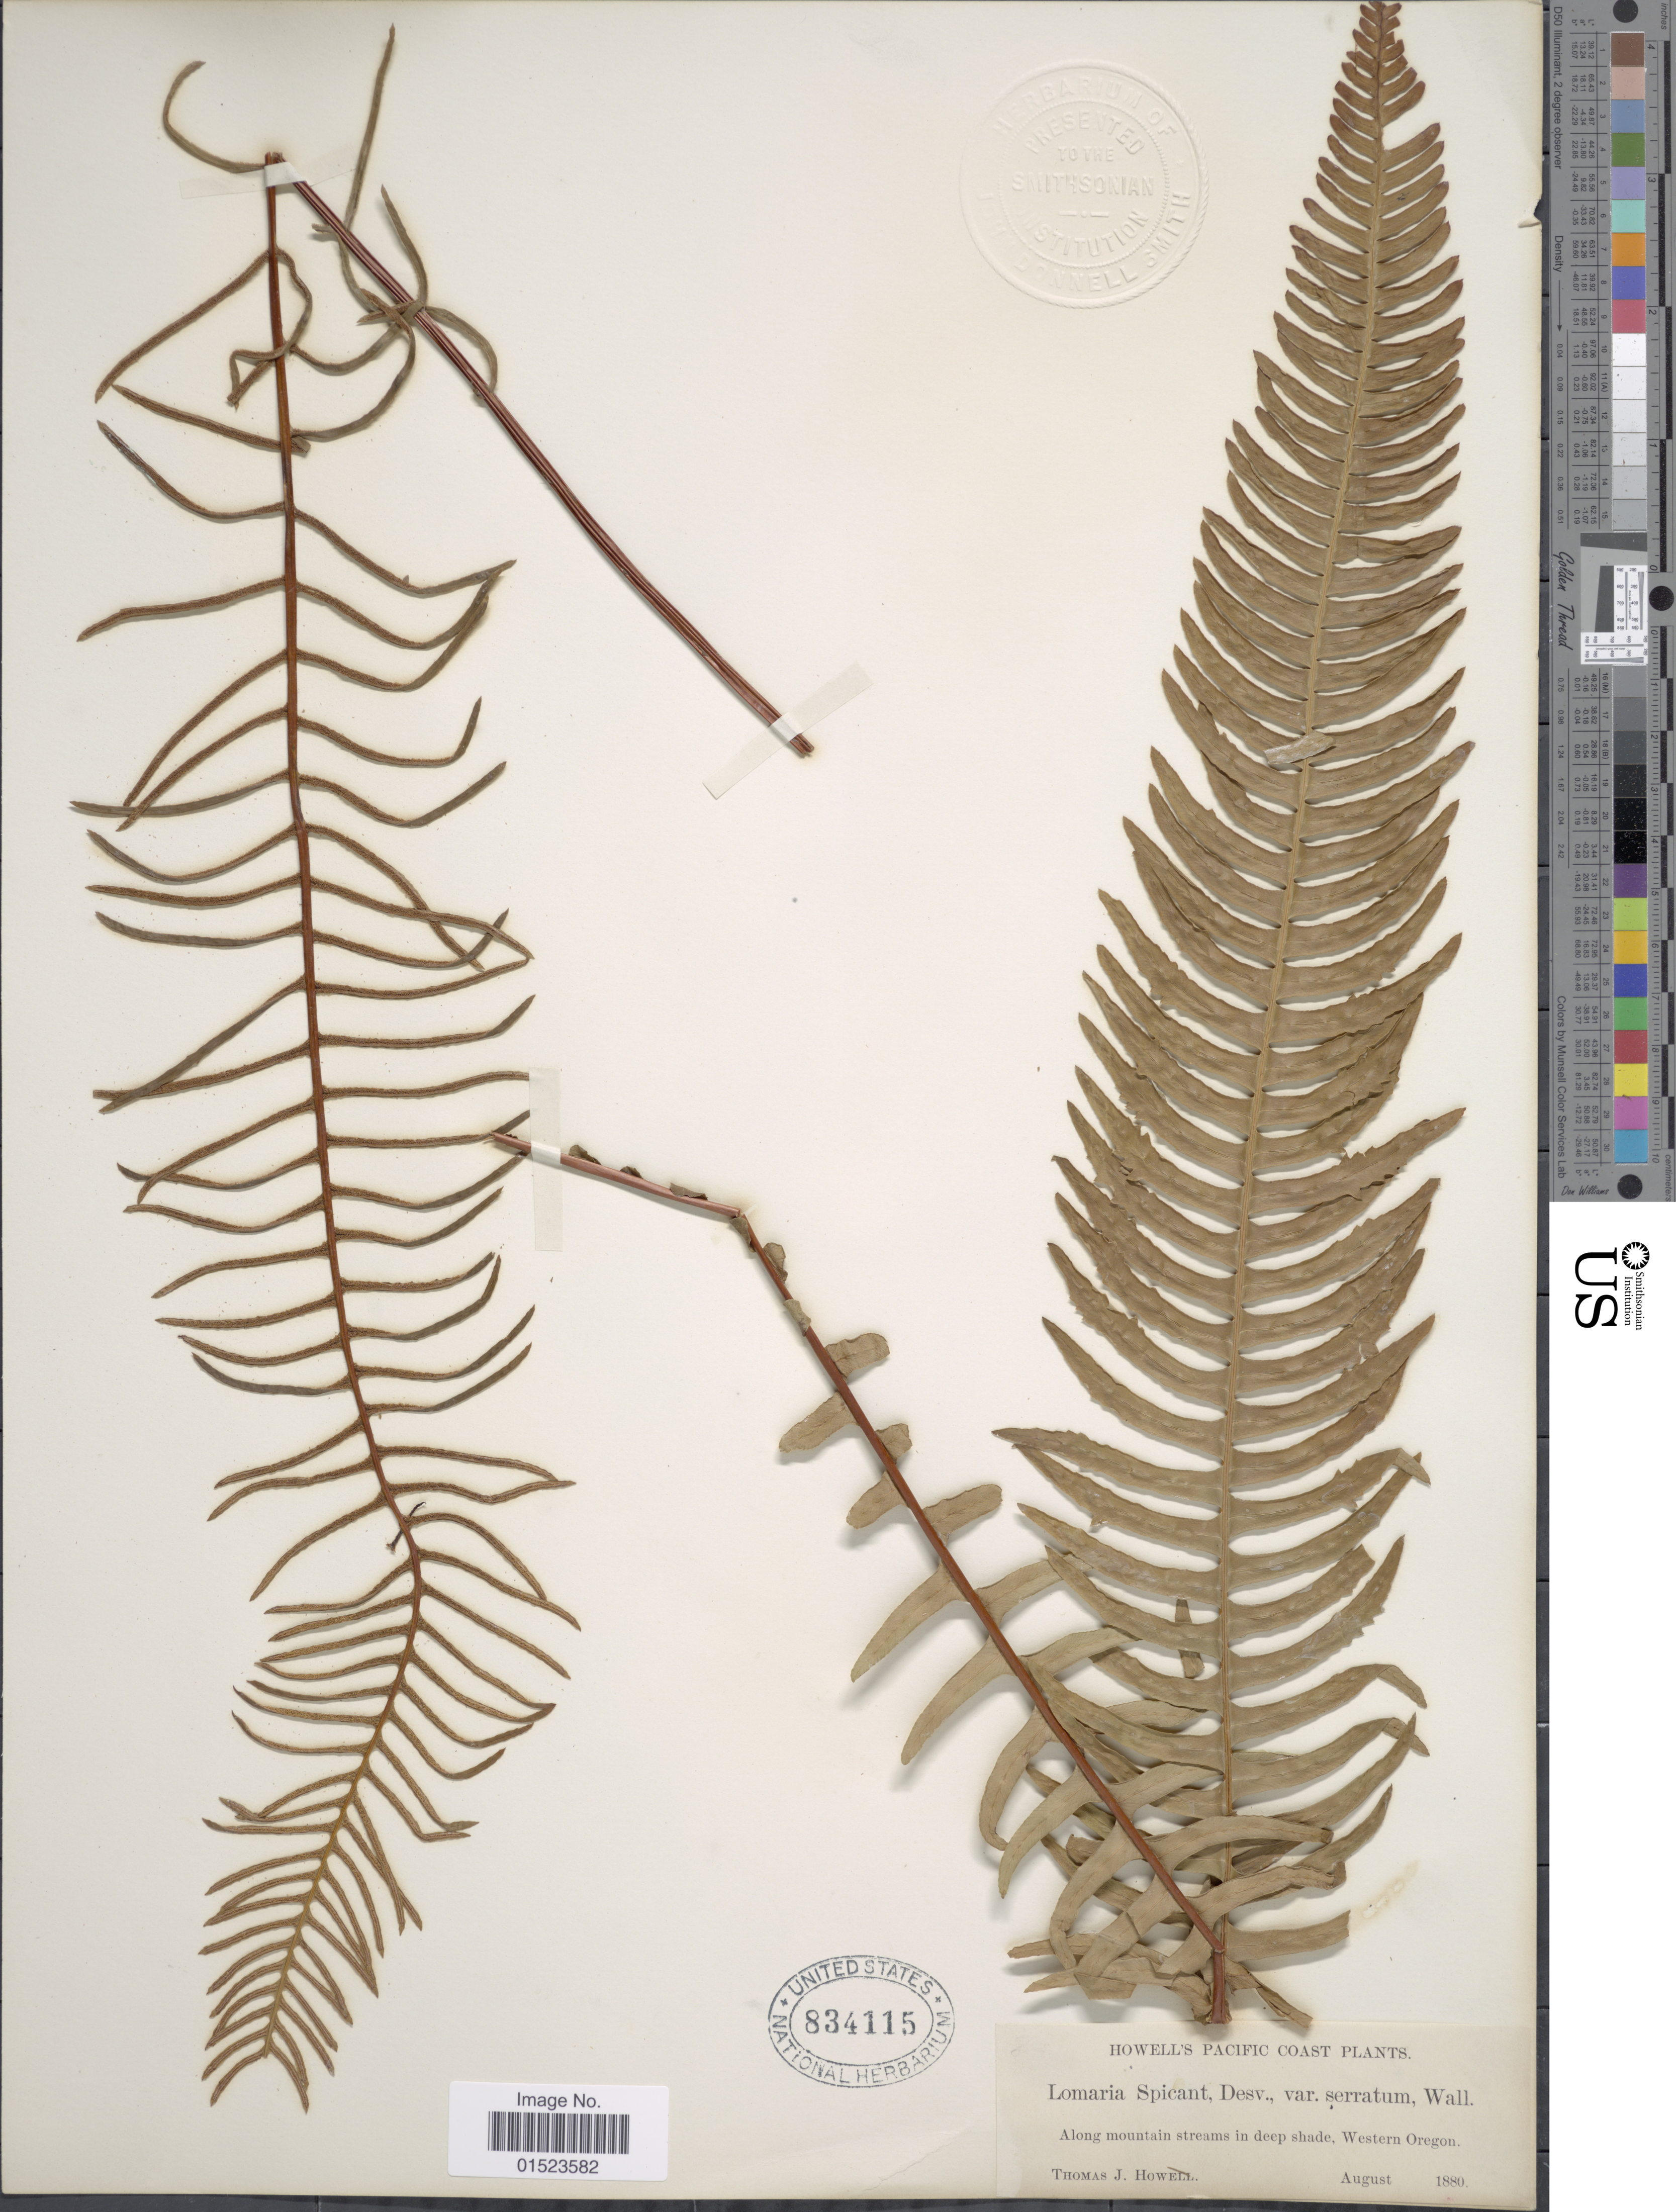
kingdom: Plantae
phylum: Tracheophyta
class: Polypodiopsida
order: Polypodiales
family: Blechnaceae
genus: Blechnum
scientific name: Blechnum spicant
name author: (L.) Sm.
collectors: T. J. Howell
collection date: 1880-08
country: United States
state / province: Oregon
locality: Pacific Coast Plants, Along mountain streams in deep shade, Western Oregon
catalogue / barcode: US 834115